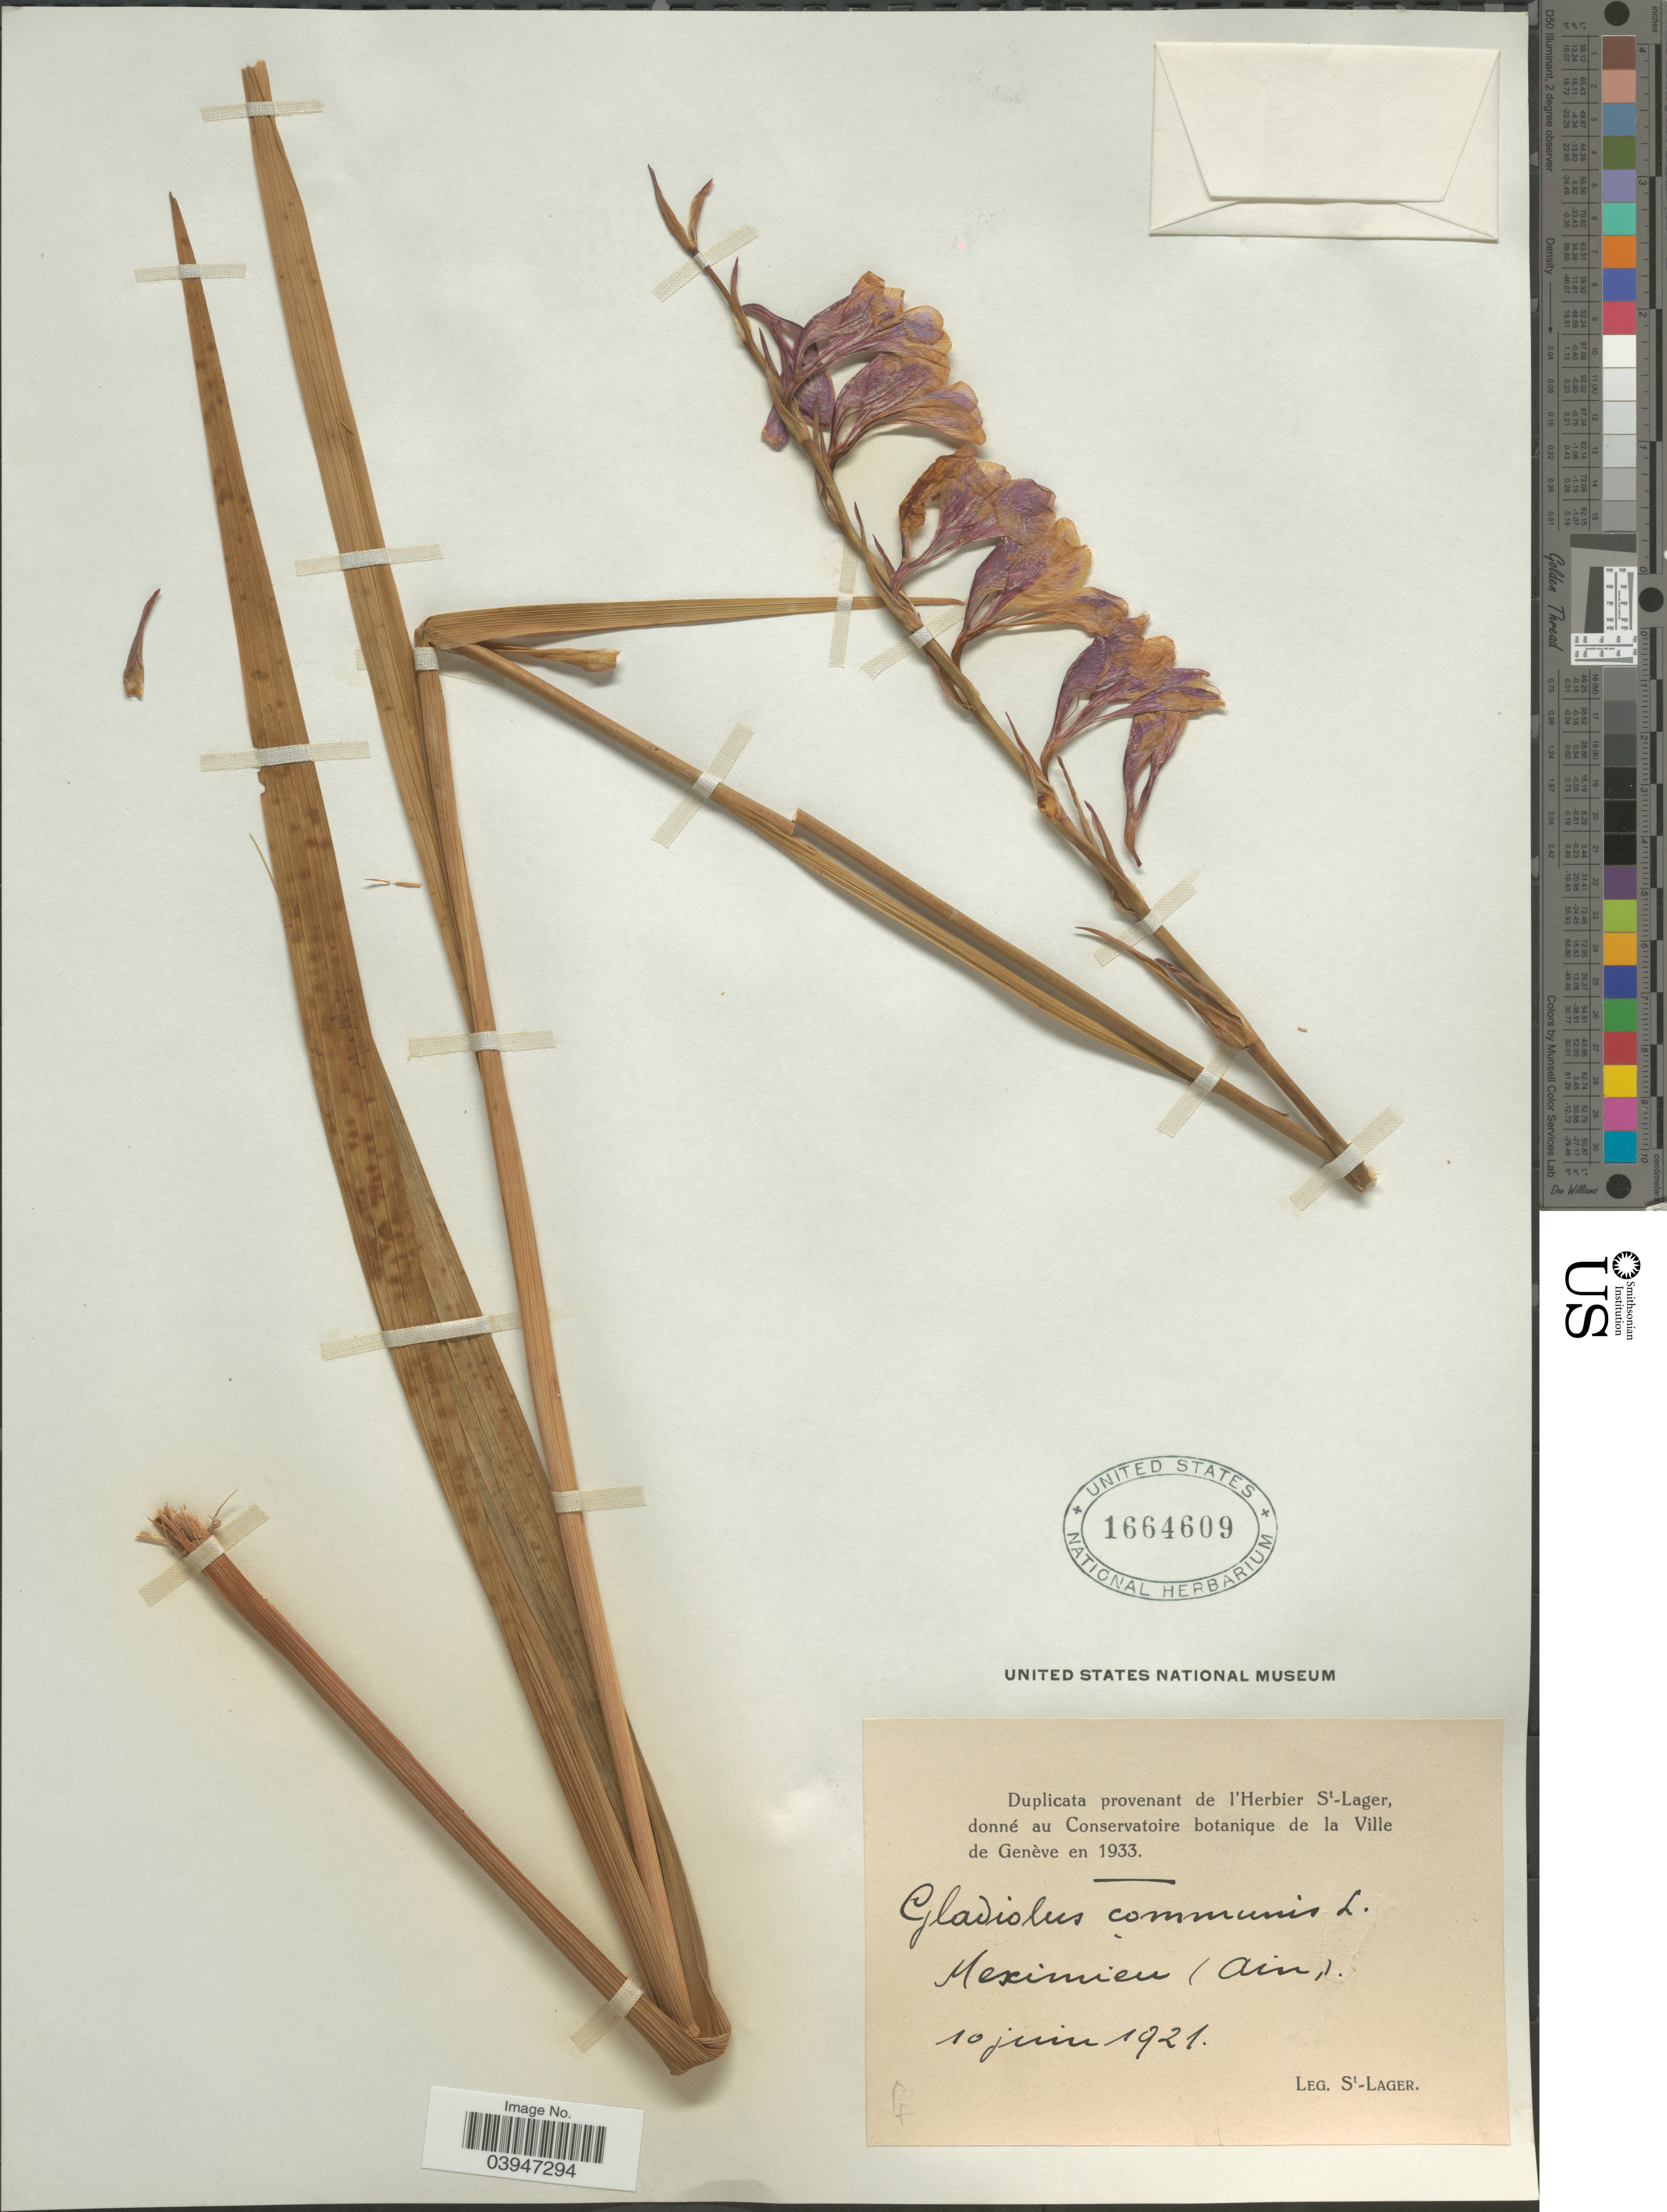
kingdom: Plantae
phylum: Tracheophyta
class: Liliopsida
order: Asparagales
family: Iridaceae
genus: Gladiolus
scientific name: Gladiolus communis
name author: L.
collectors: -. St. Lager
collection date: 1921-06-10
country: France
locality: Meximieu (Ain).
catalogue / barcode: US 1664609